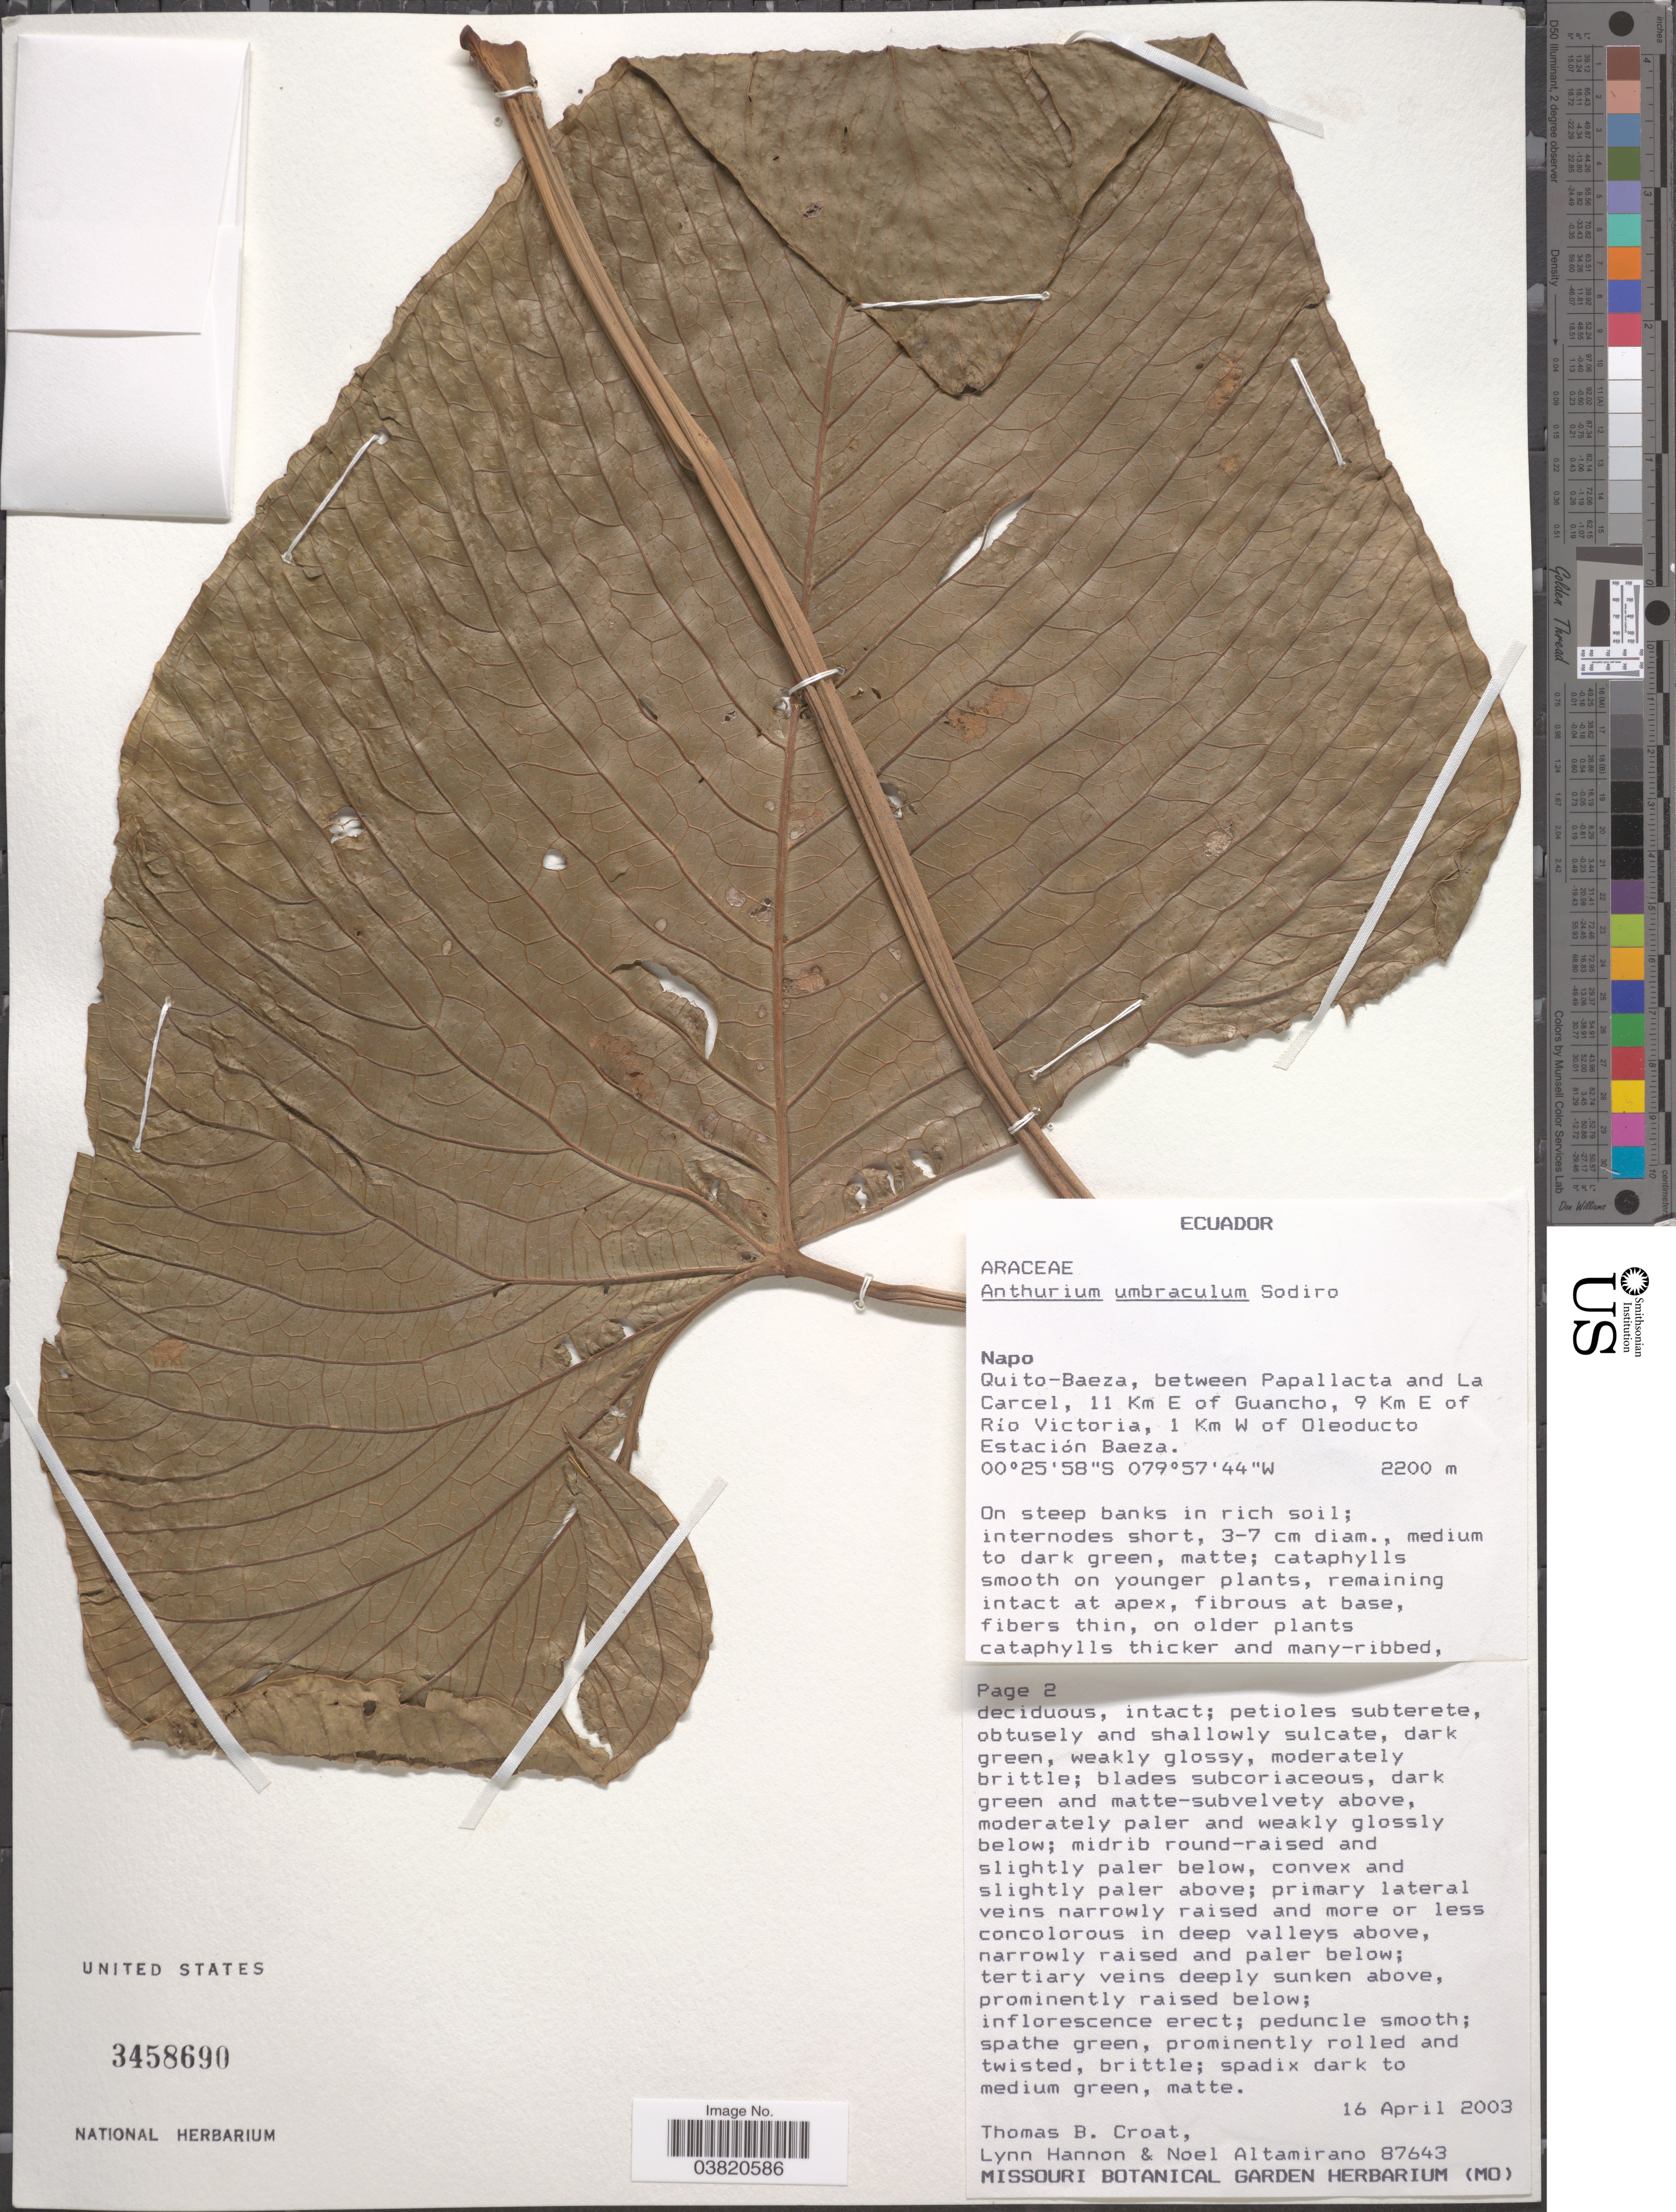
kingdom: Plantae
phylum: Tracheophyta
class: Liliopsida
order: Alismatales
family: Araceae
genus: Anthurium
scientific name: Anthurium umbricola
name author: Engl.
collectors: T. B. Croat, L. Hannon & N. Altamirano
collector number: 87643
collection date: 2003-04-16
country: Ecuador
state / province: Napo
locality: Quito-Baeza, between Papallacta and La Carcel, 11 Km E of Guancho, 9 Km E of Río Victoria, 1 Km W of Oleoducto Estación Baeza.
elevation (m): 2200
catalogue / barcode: US 3458690